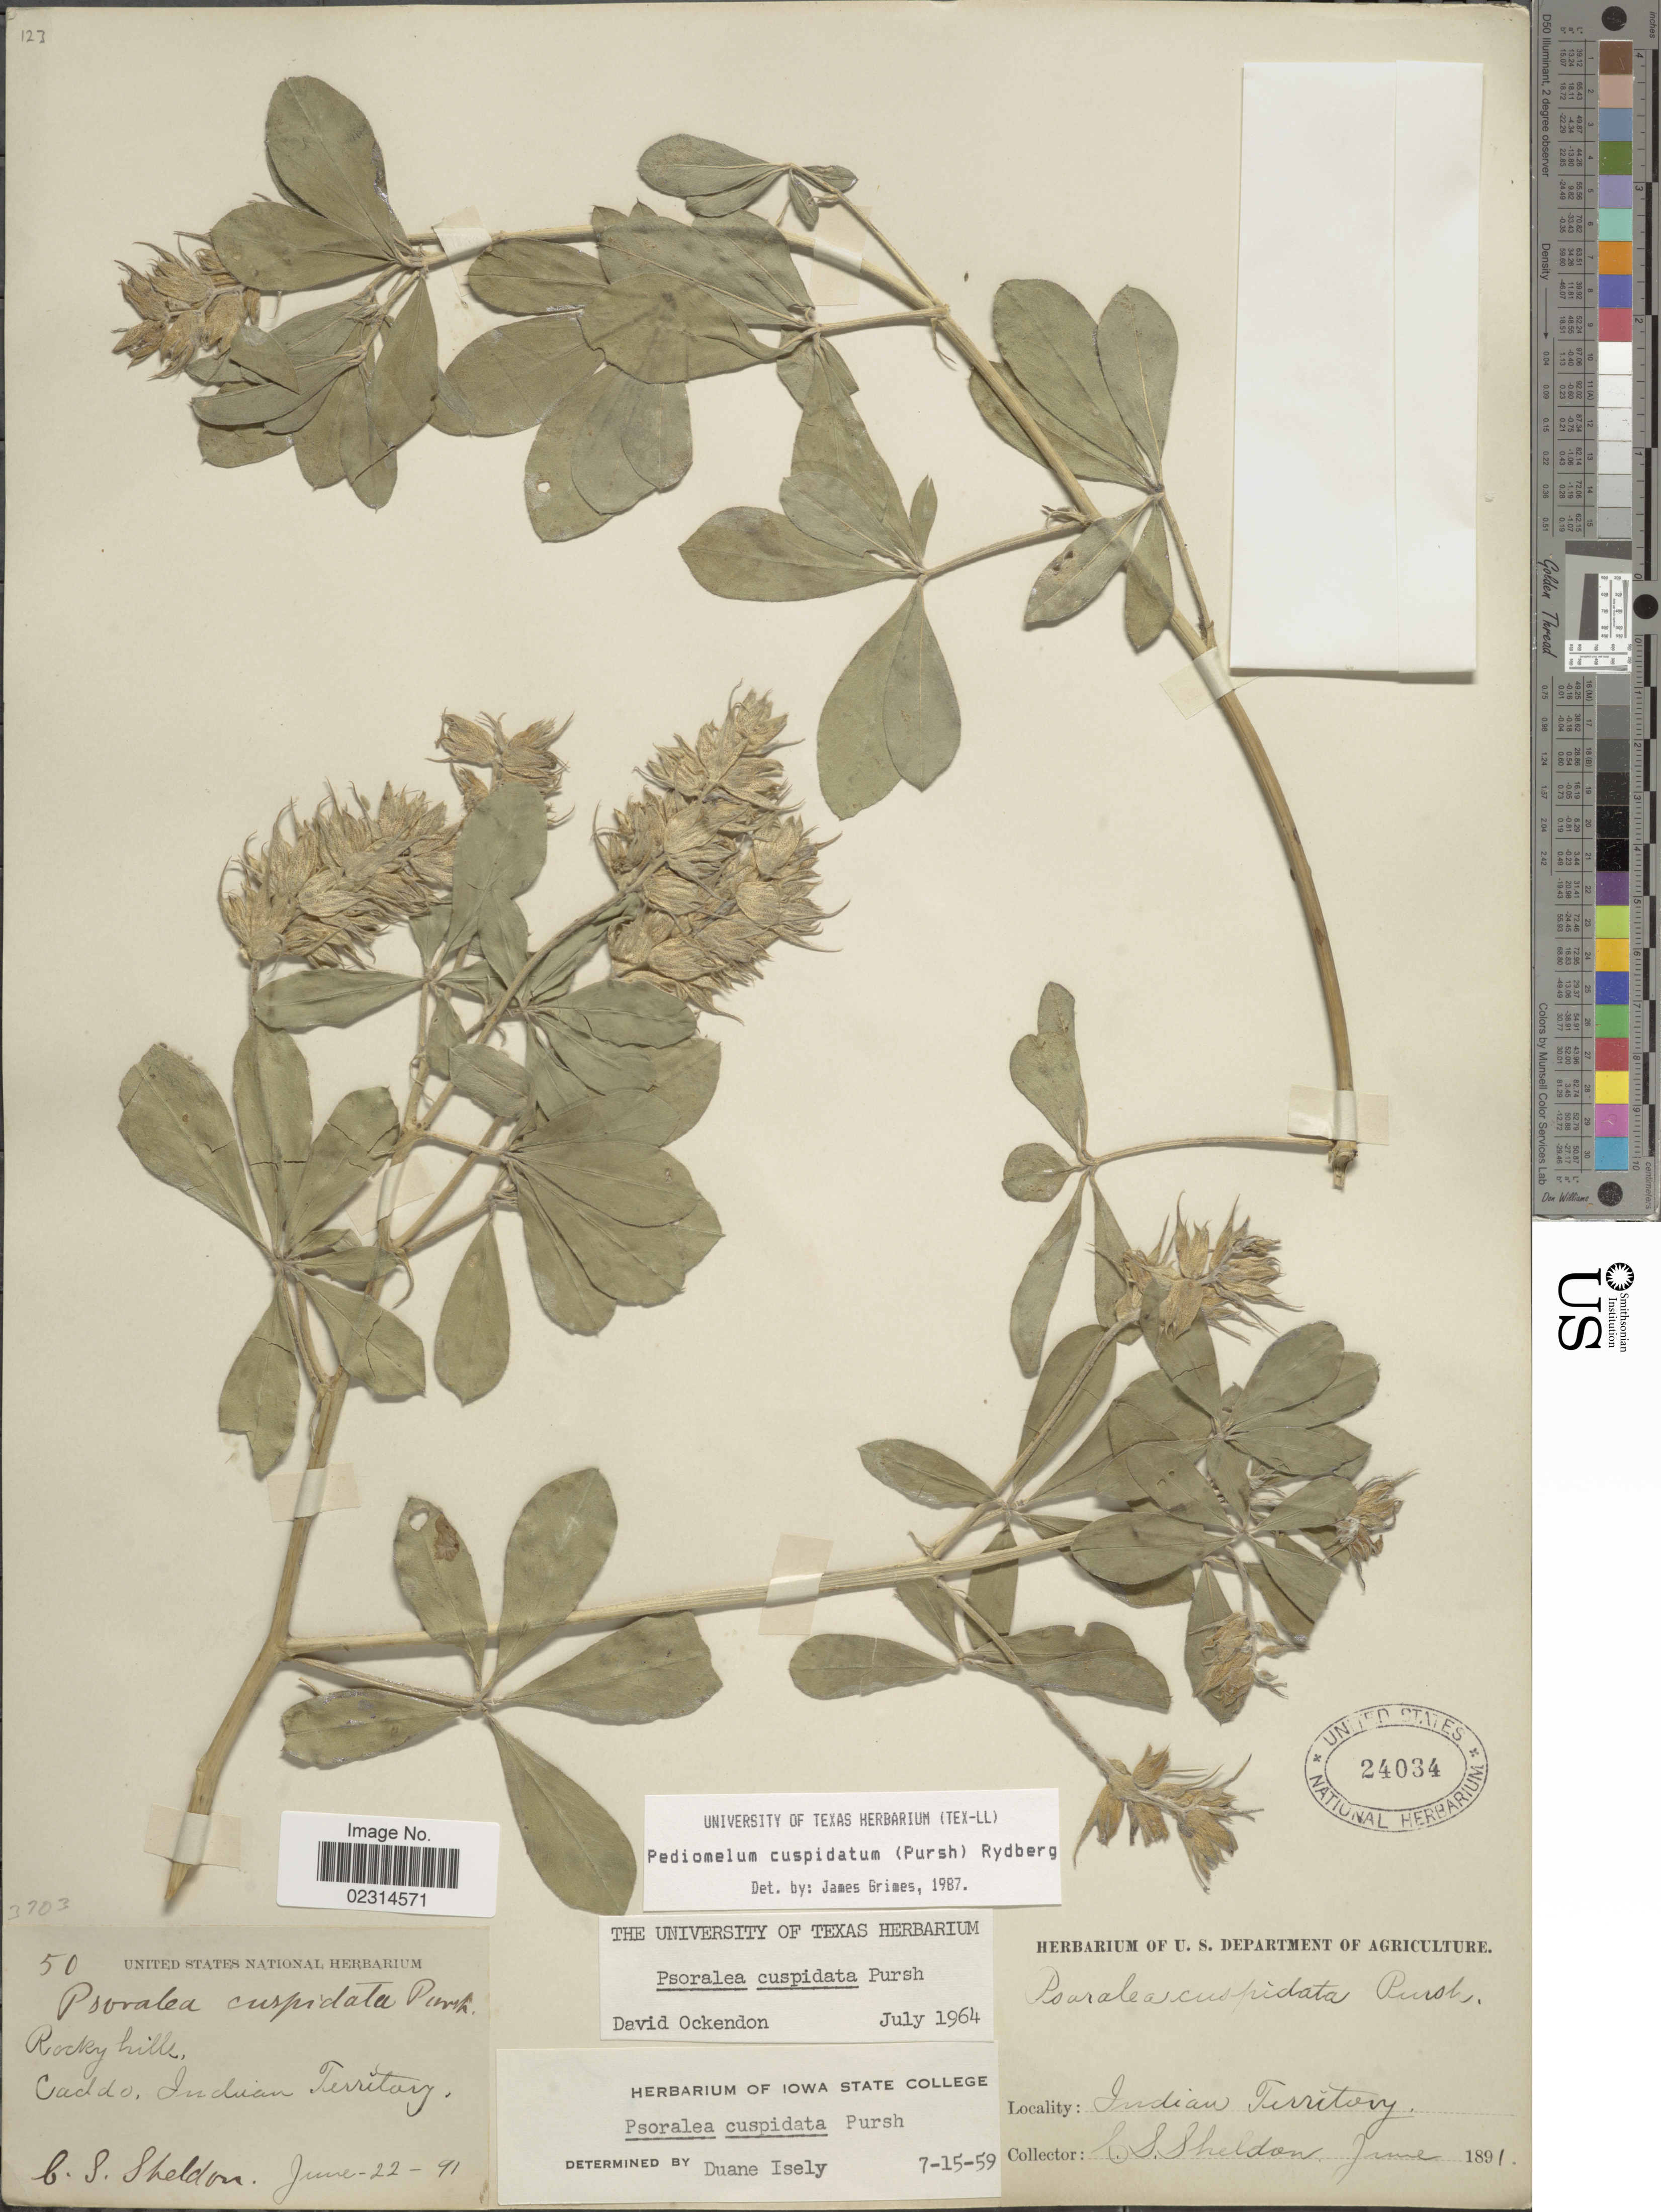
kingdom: Plantae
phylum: Tracheophyta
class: Magnoliopsida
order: Fabales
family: Fabaceae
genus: Pediomelum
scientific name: Pediomelum cuspidatum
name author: (Pursh) Rydb.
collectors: C. S. Sheldon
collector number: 50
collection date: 1891-06-22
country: United States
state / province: Oklahoma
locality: Caddo, Indian Territory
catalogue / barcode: US 24034